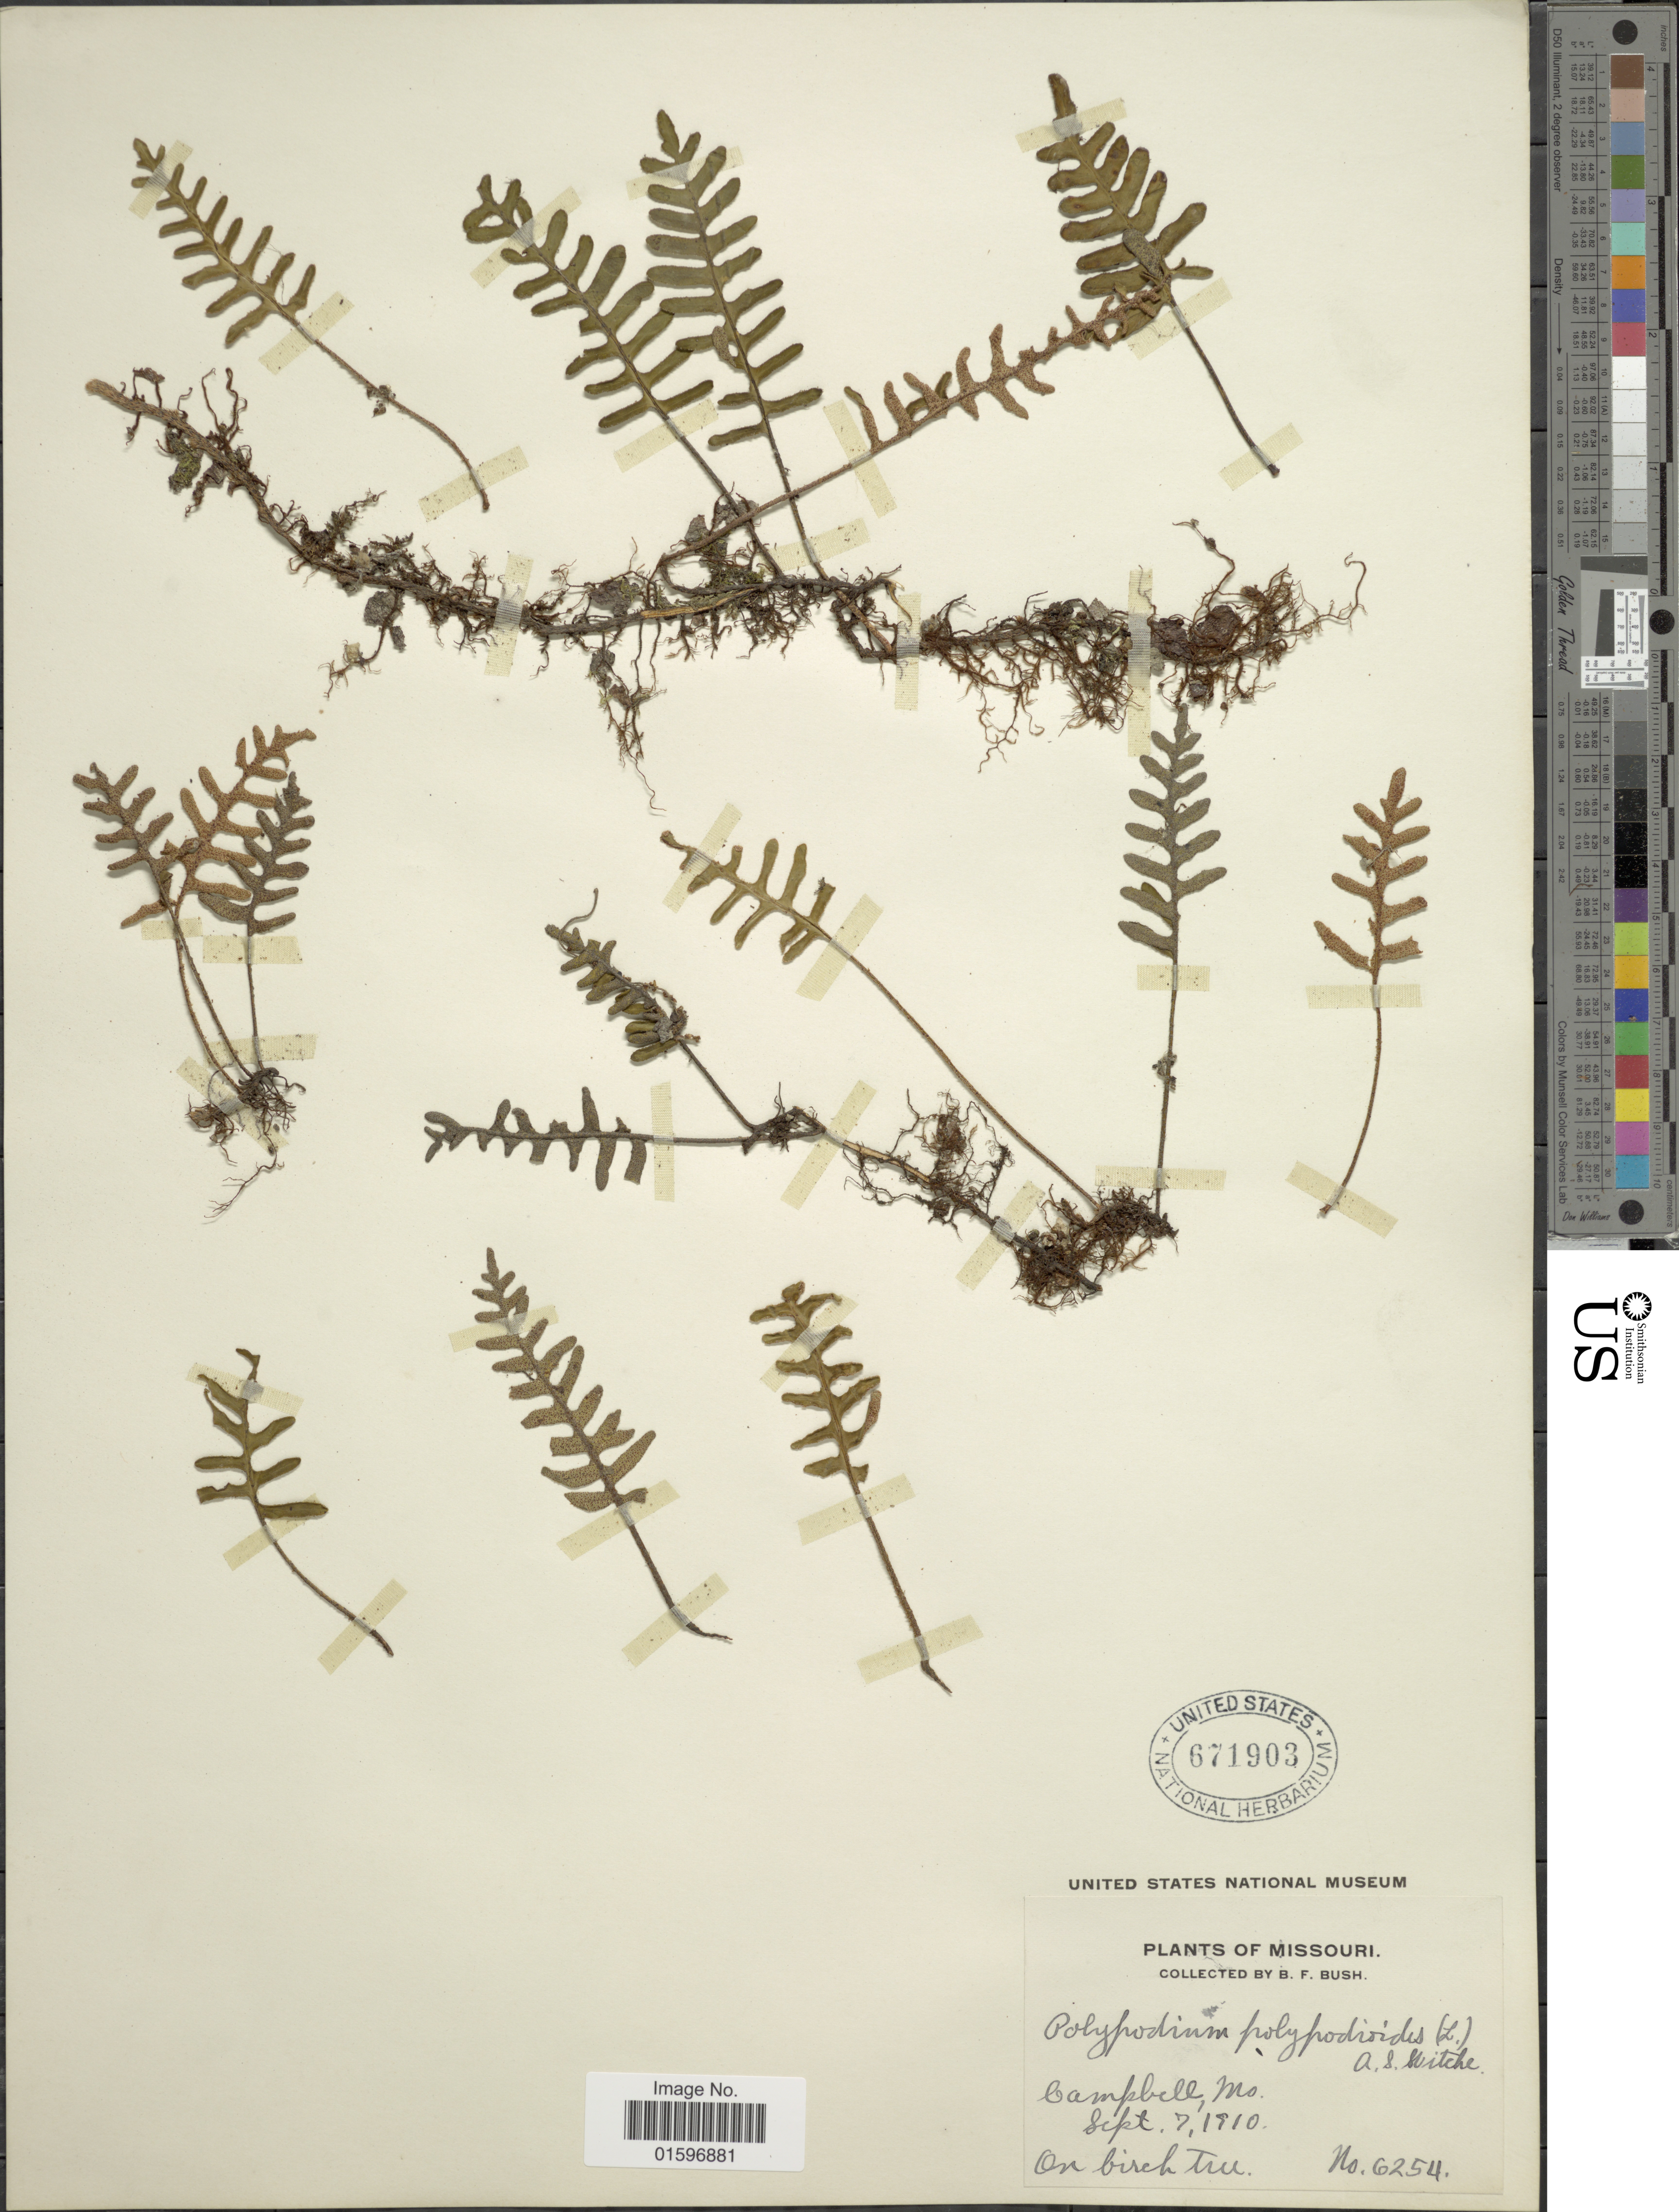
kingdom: Plantae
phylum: Tracheophyta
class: Polypodiopsida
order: Polypodiales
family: Polypodiaceae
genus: Pleopeltis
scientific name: Pleopeltis polypodioides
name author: (L.) E.G. Andrews & Windham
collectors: B. F. Bush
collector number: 6254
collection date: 1910-09-07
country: United States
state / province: Missouri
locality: Campbell.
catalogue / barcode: US 671903